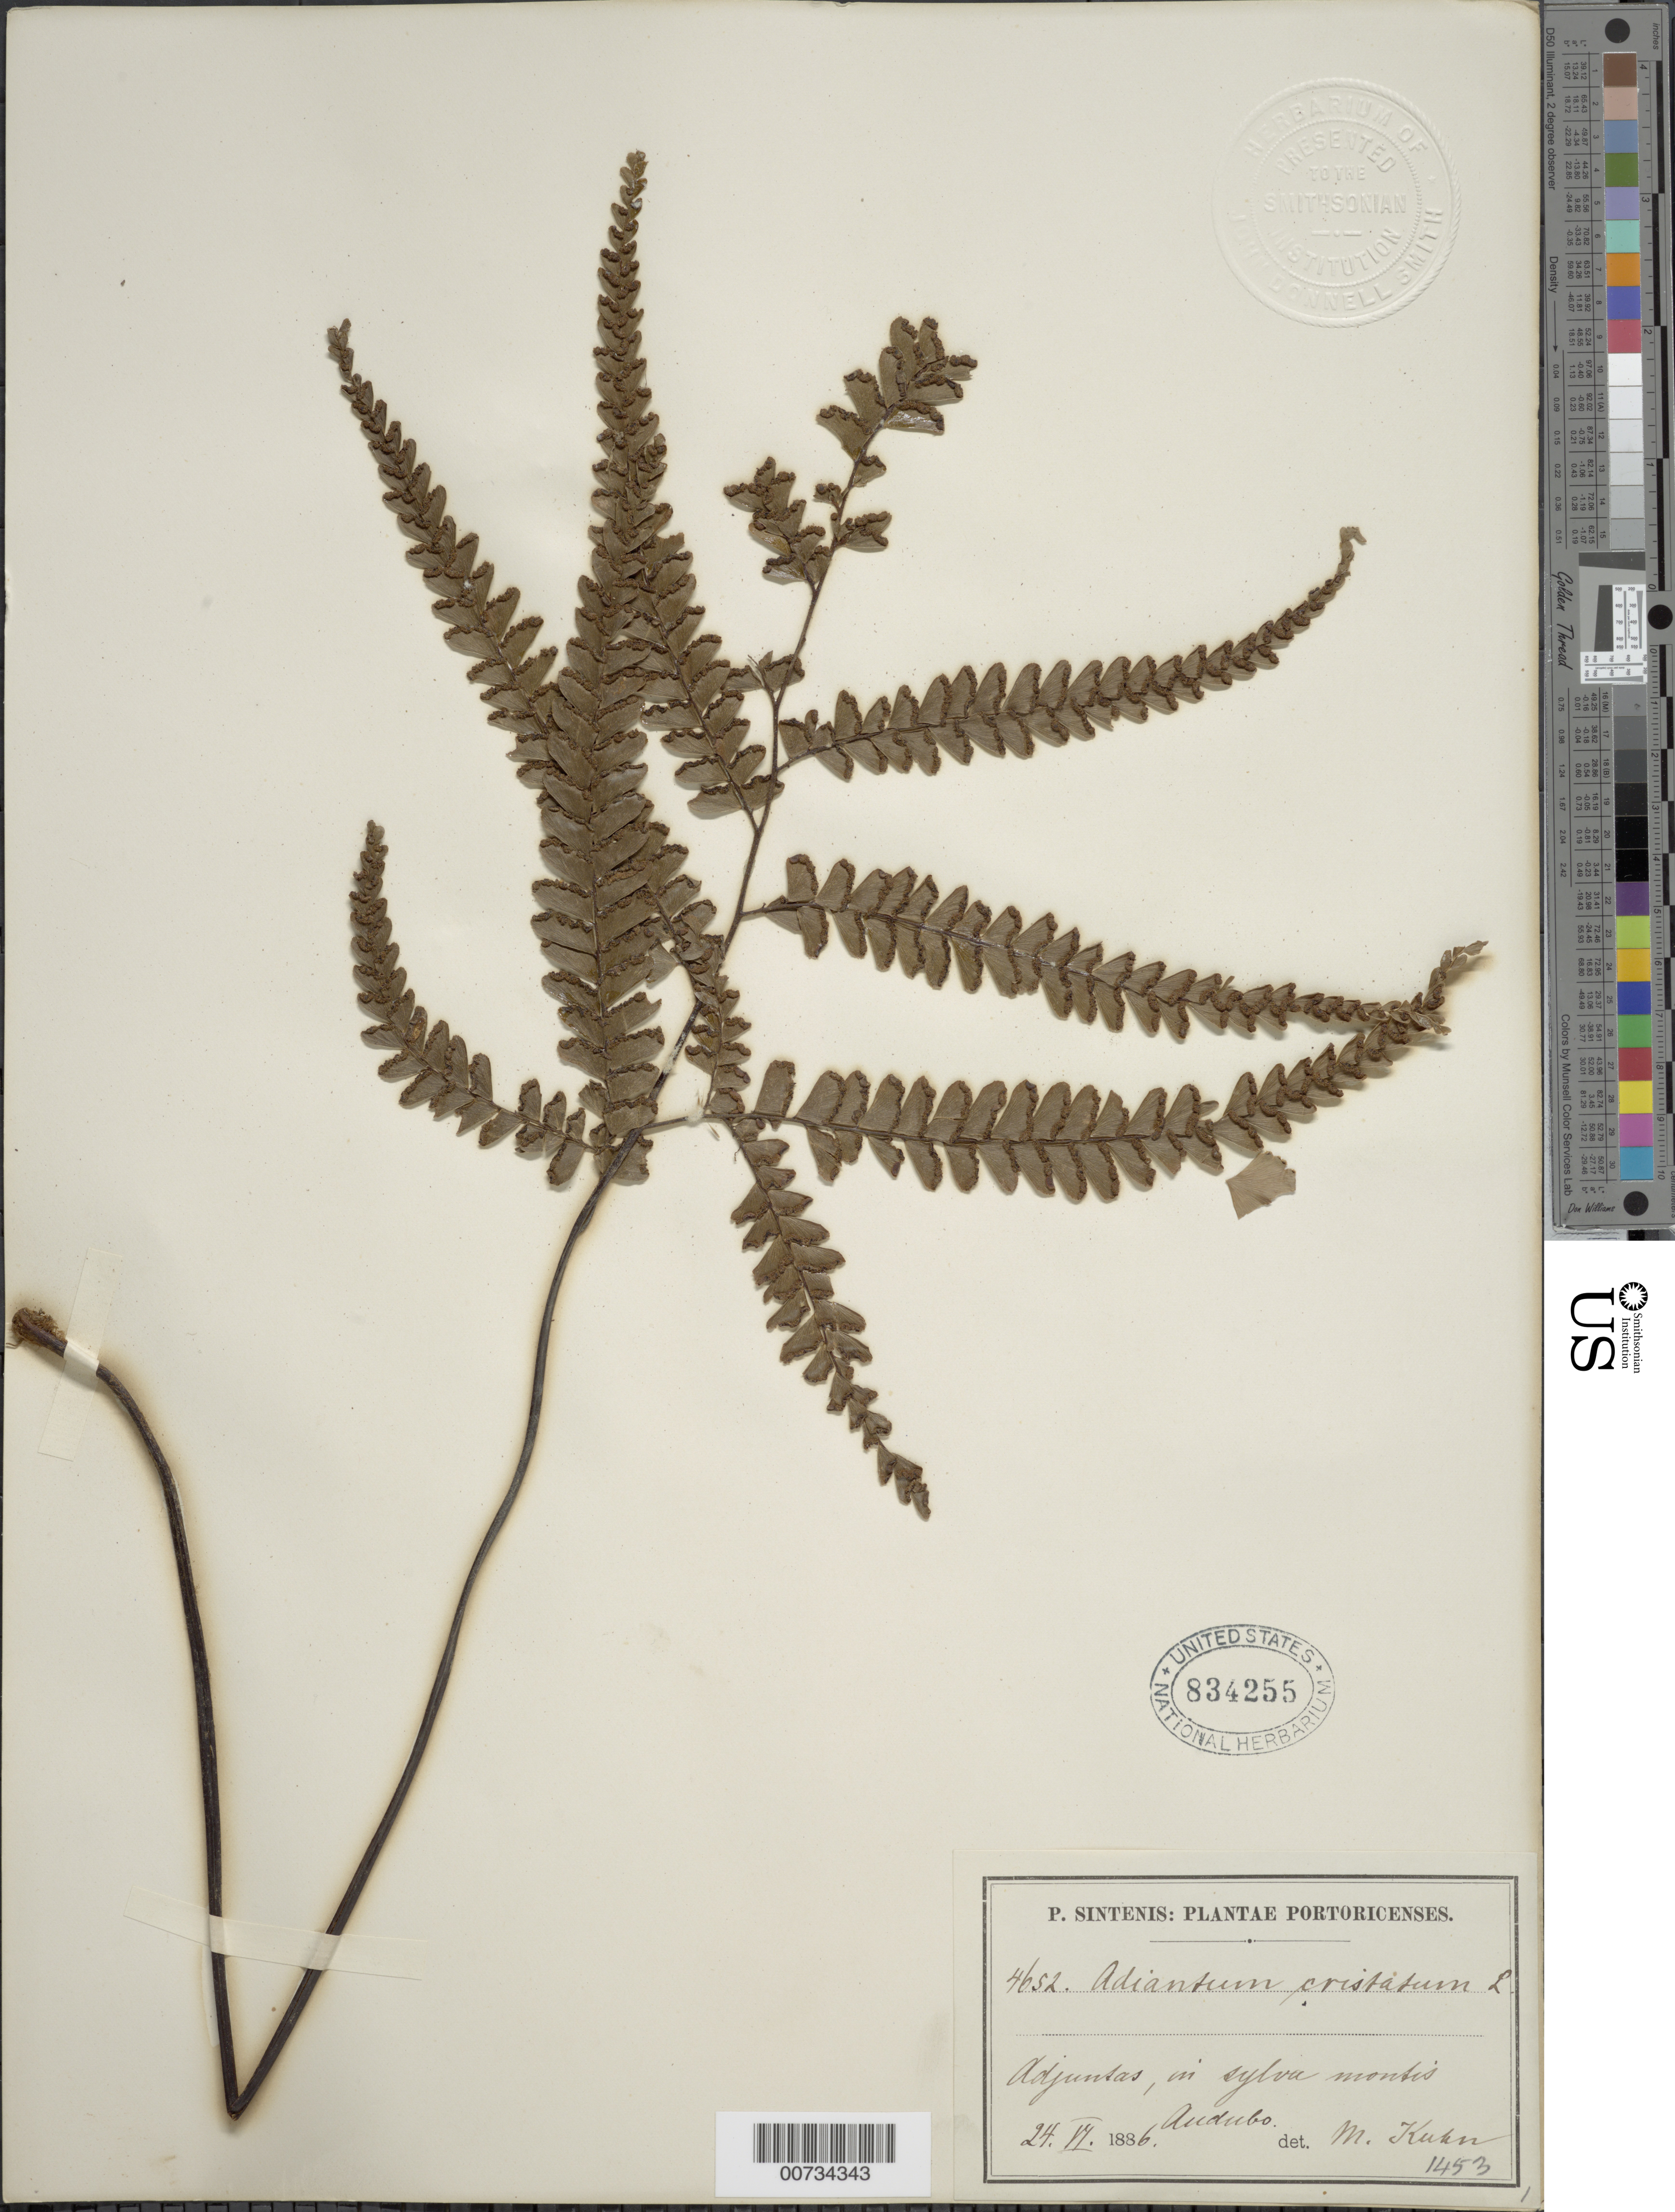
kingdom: Plantae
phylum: Tracheophyta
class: Polypodiopsida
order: Polypodiales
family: Pteridaceae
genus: Adiantum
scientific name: Adiantum pyramidale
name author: (L.) Willd.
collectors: P. Sintenis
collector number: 4652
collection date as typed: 24 Jun 1886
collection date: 1886-06-24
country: Puerto Rico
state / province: Adjuntas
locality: Adjuntas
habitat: In sylva montis Audubo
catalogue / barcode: US 834255